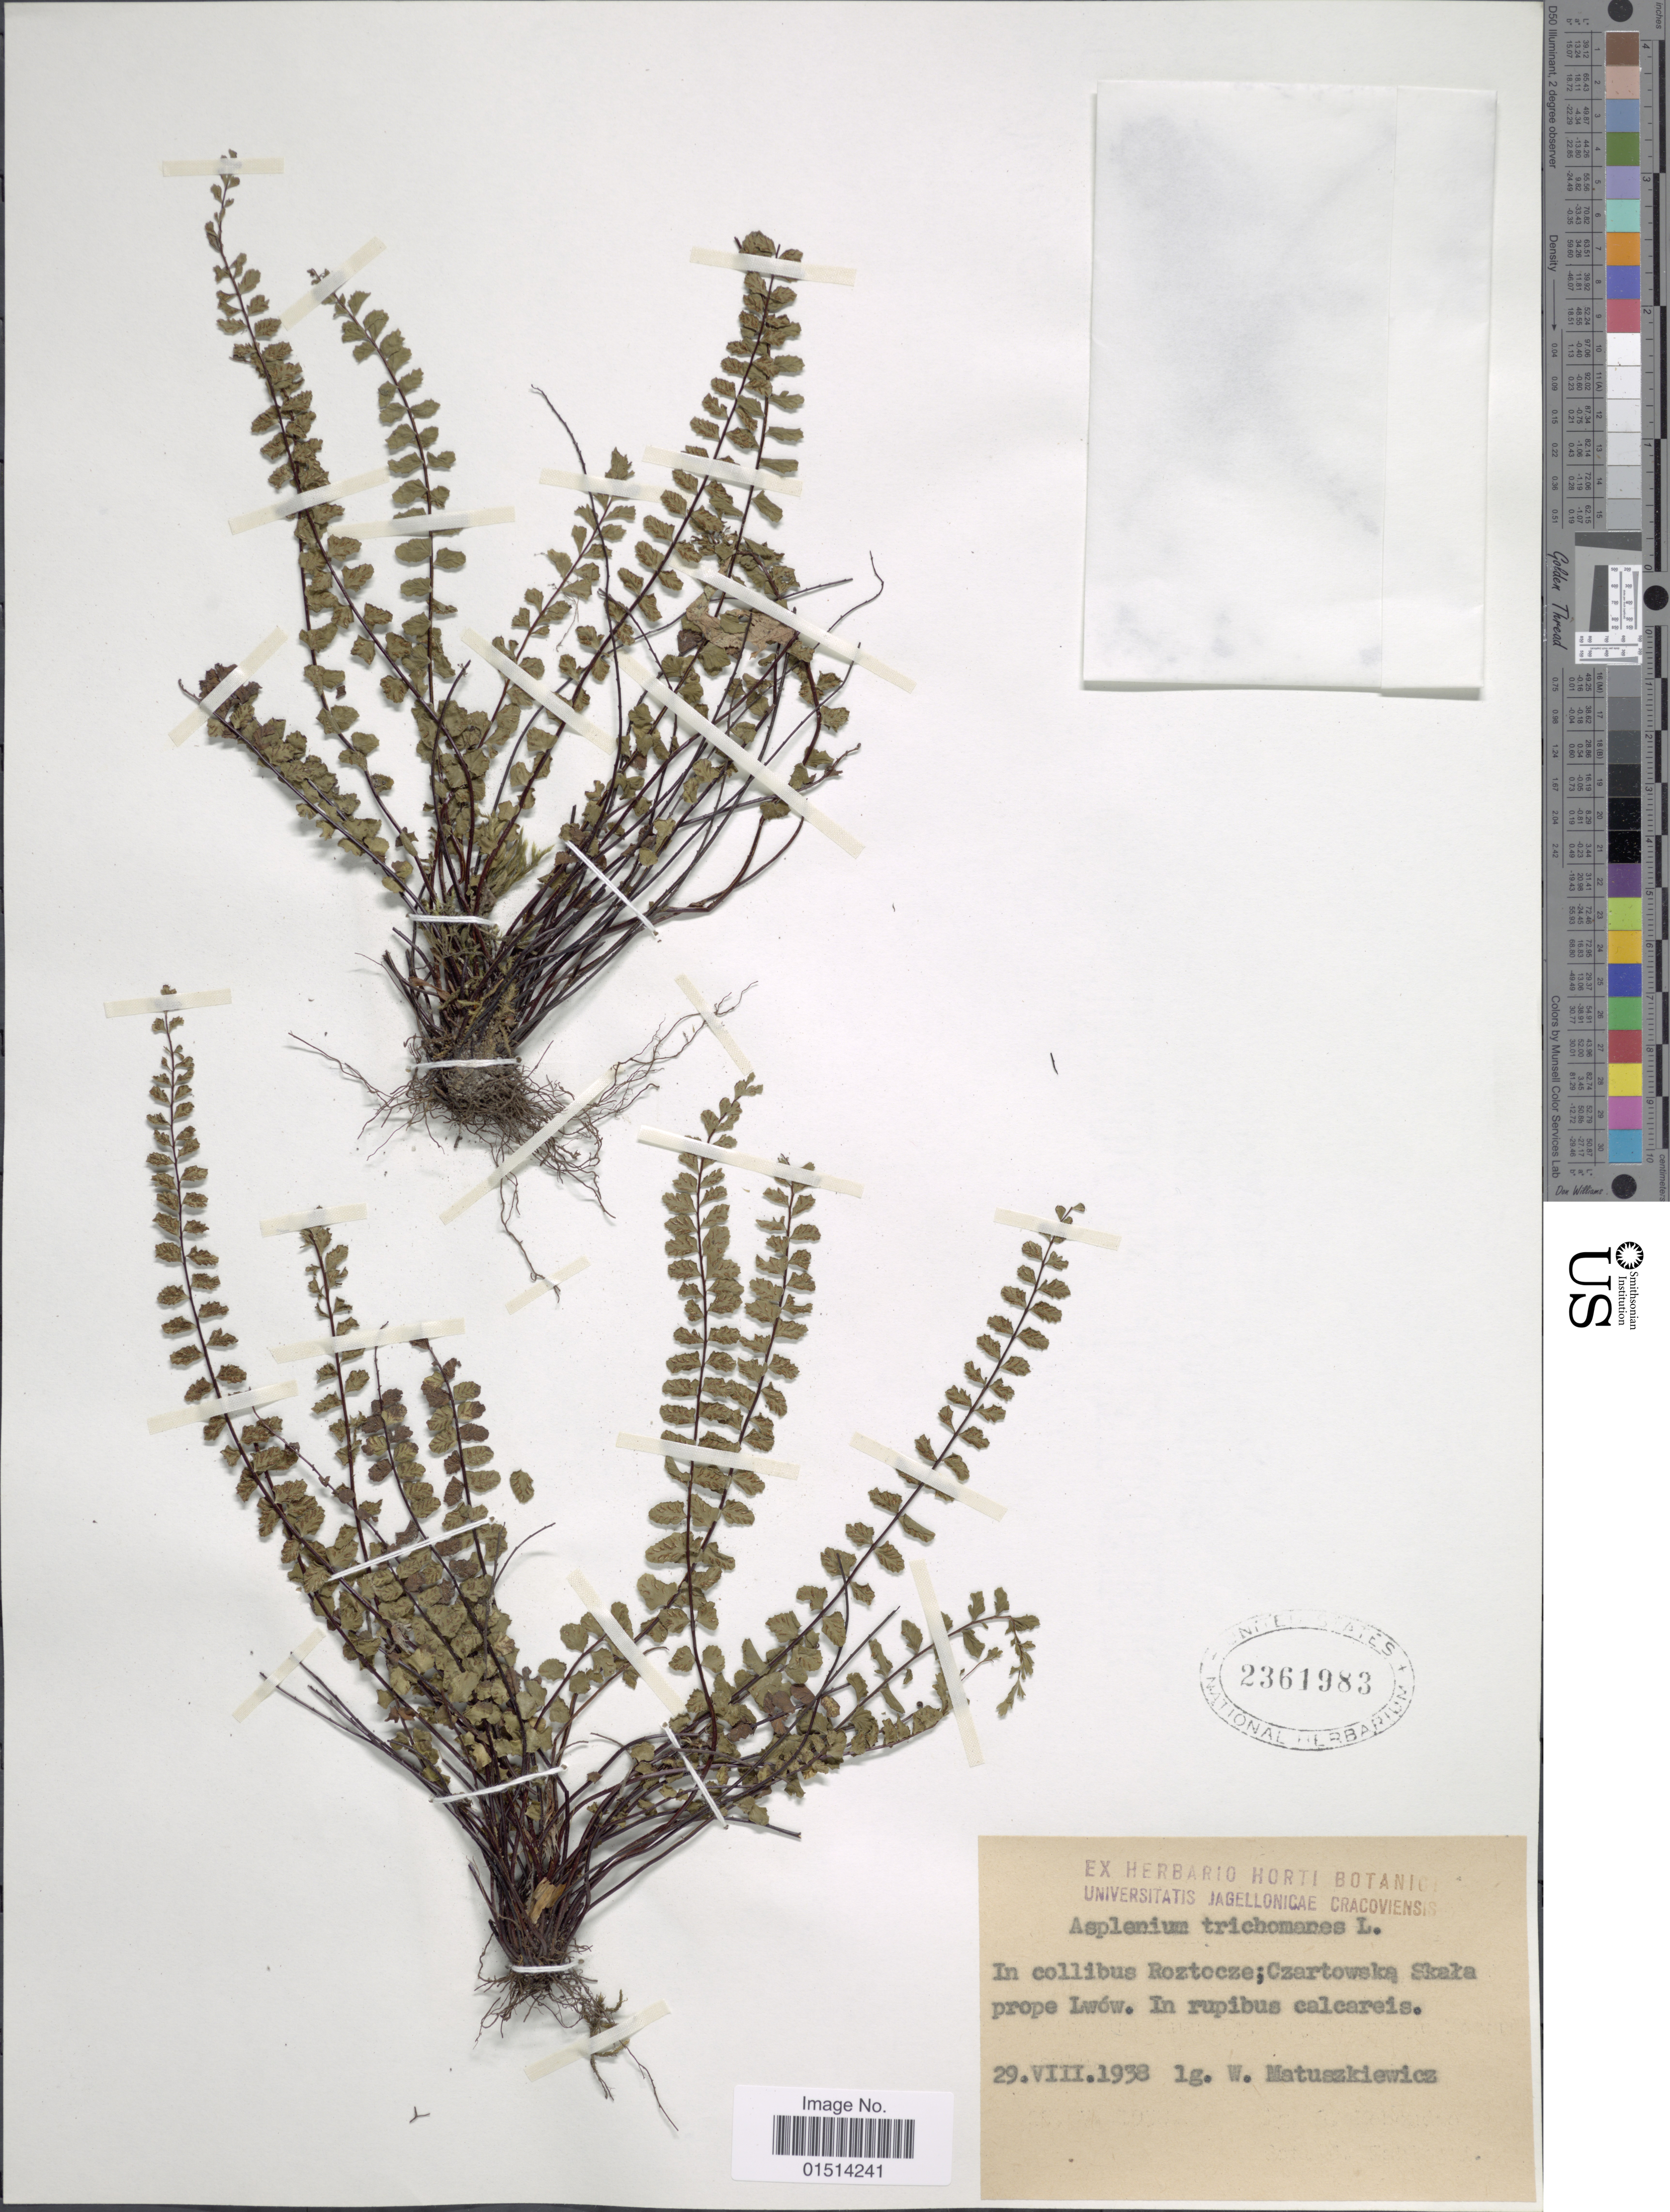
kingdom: Plantae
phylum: Tracheophyta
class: Polypodiopsida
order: Polypodiales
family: Aspleniaceae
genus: Asplenium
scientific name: Asplenium trichomanes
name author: L.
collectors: W. Matuszkiewicz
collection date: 1938-08-29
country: Ukraine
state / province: L'viv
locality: In collibus Roztocze; Czartowska Skaka prope Lwow, in rupibus calcareis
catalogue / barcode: US 2361983